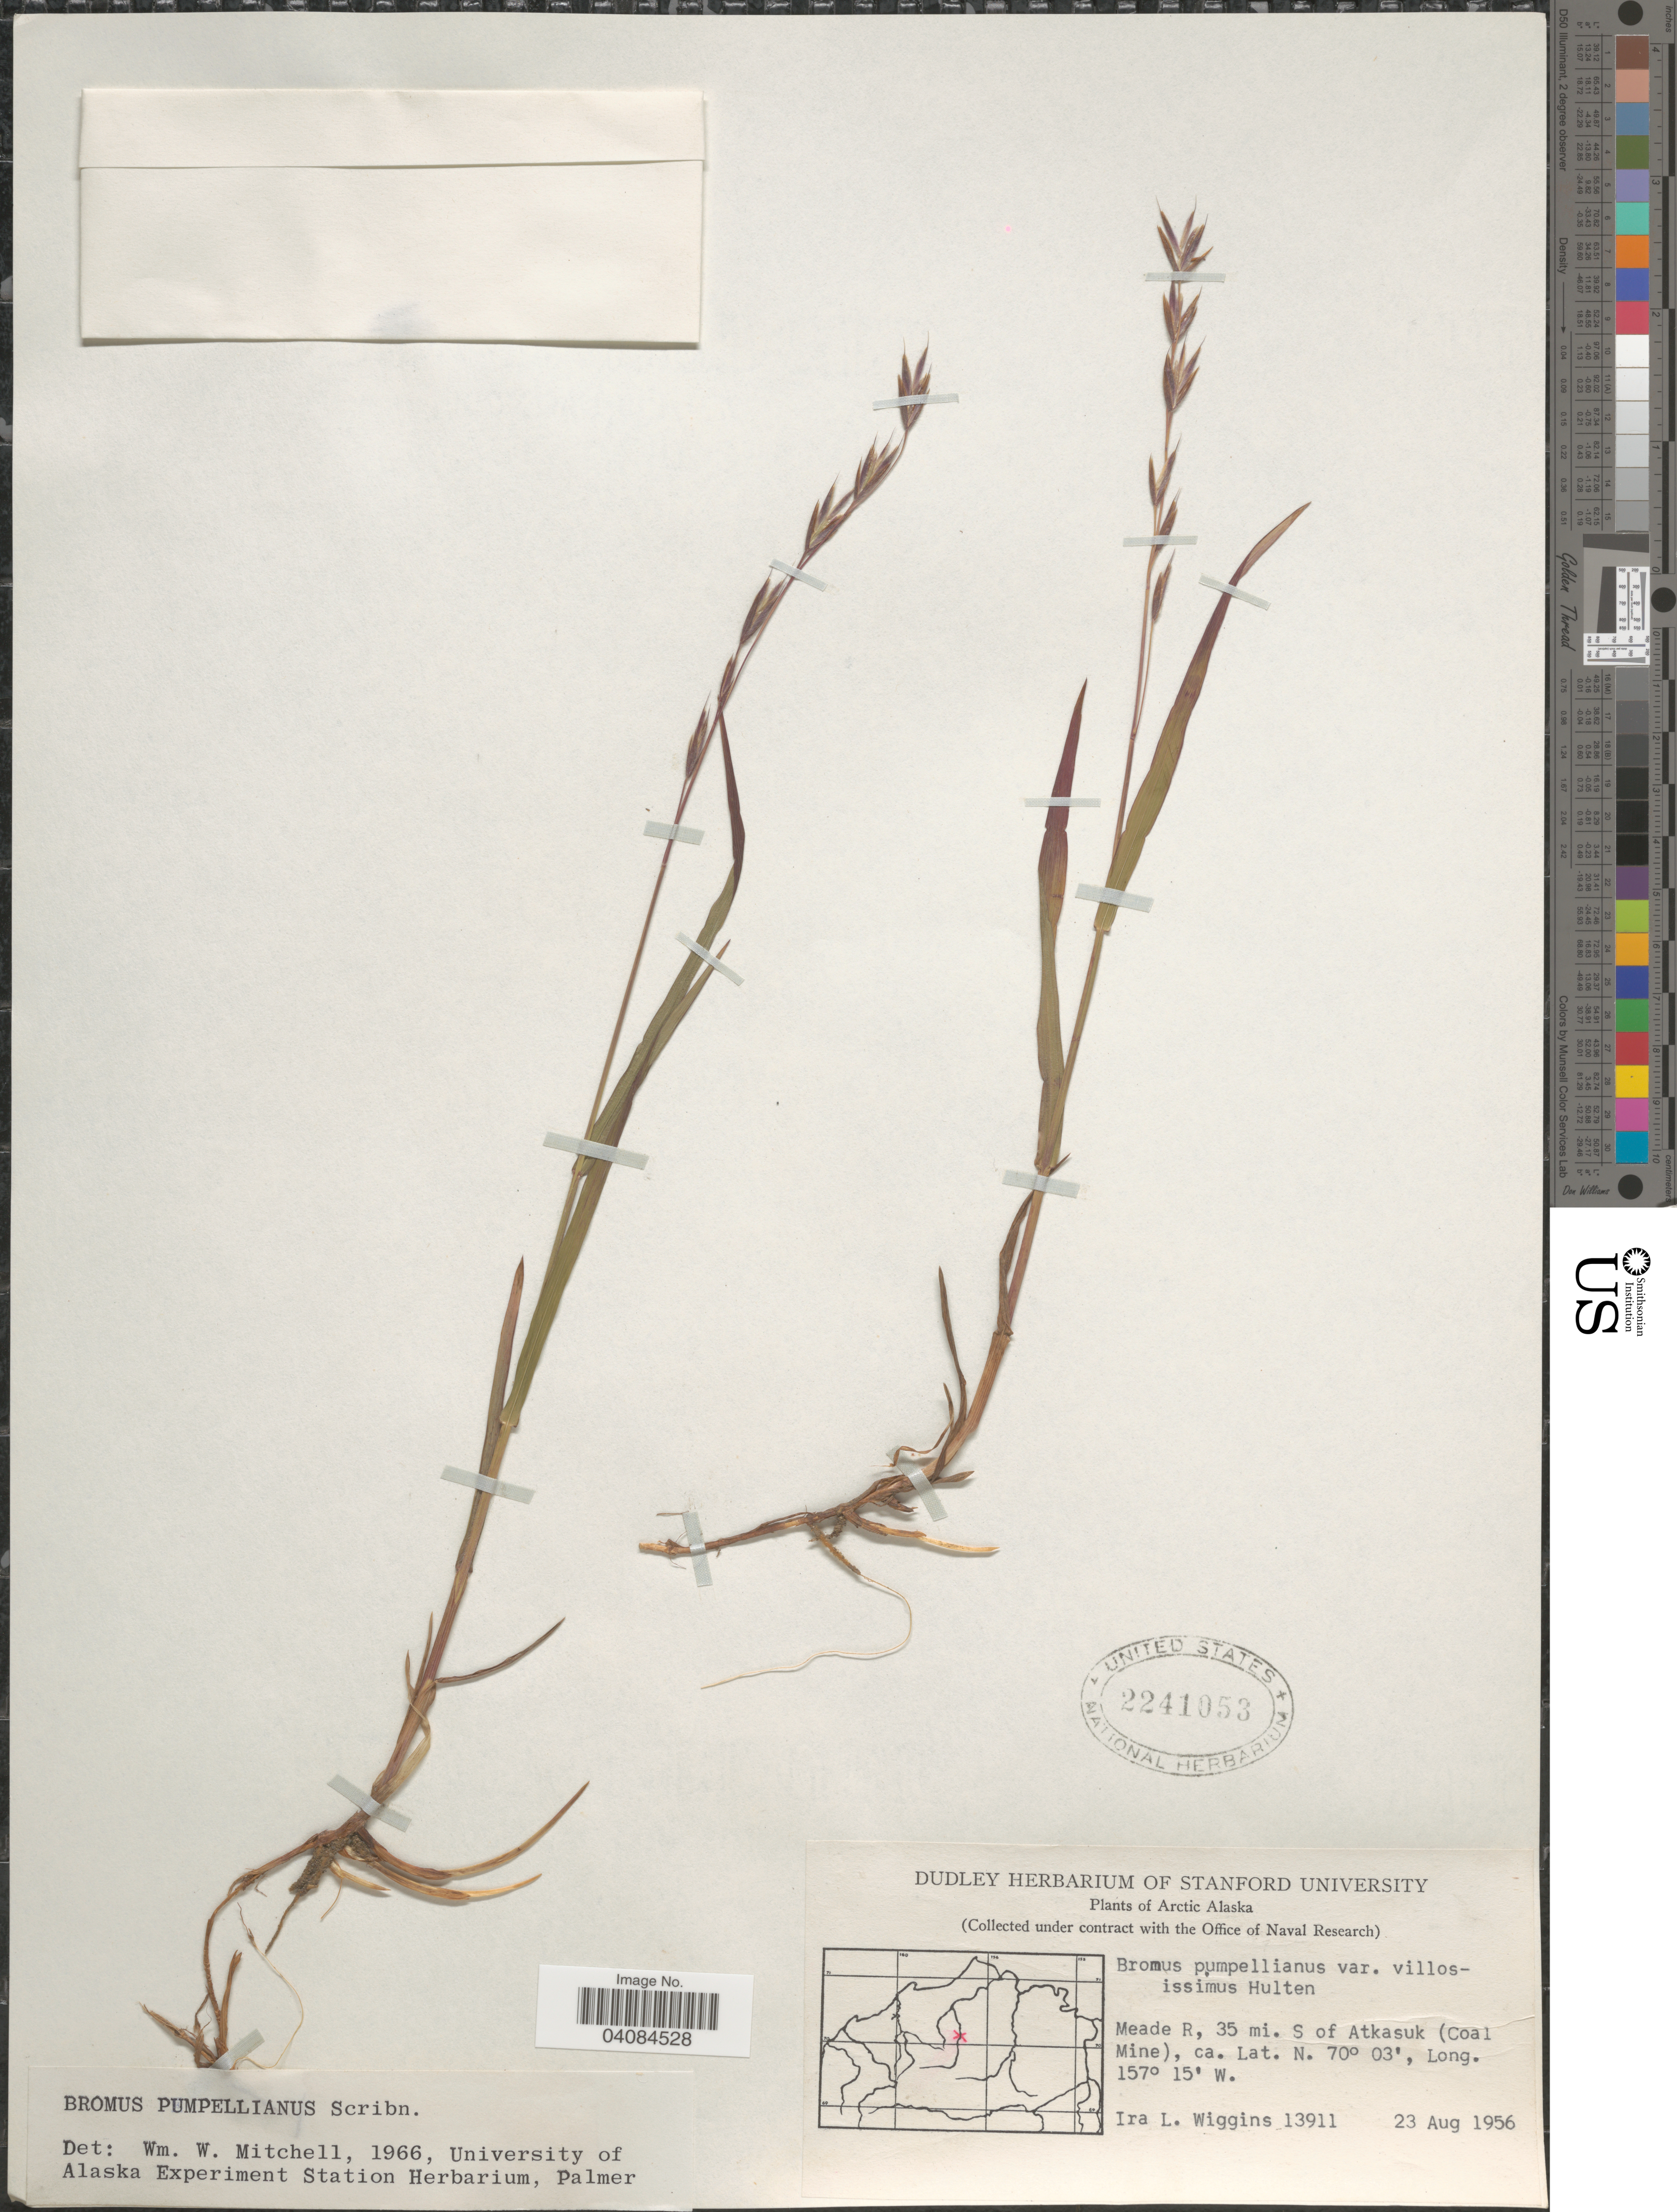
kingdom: Plantae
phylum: Tracheophyta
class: Liliopsida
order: Poales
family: Poaceae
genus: Bromus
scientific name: Bromus pumpellianus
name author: Scribn.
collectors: I. L. Wiggins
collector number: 13911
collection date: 1956-08-23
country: United States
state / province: Alaska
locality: Arctic Alaska. Meade R, 35 mi. S of Atkasuk (Coal Mine).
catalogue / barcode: US 2241053